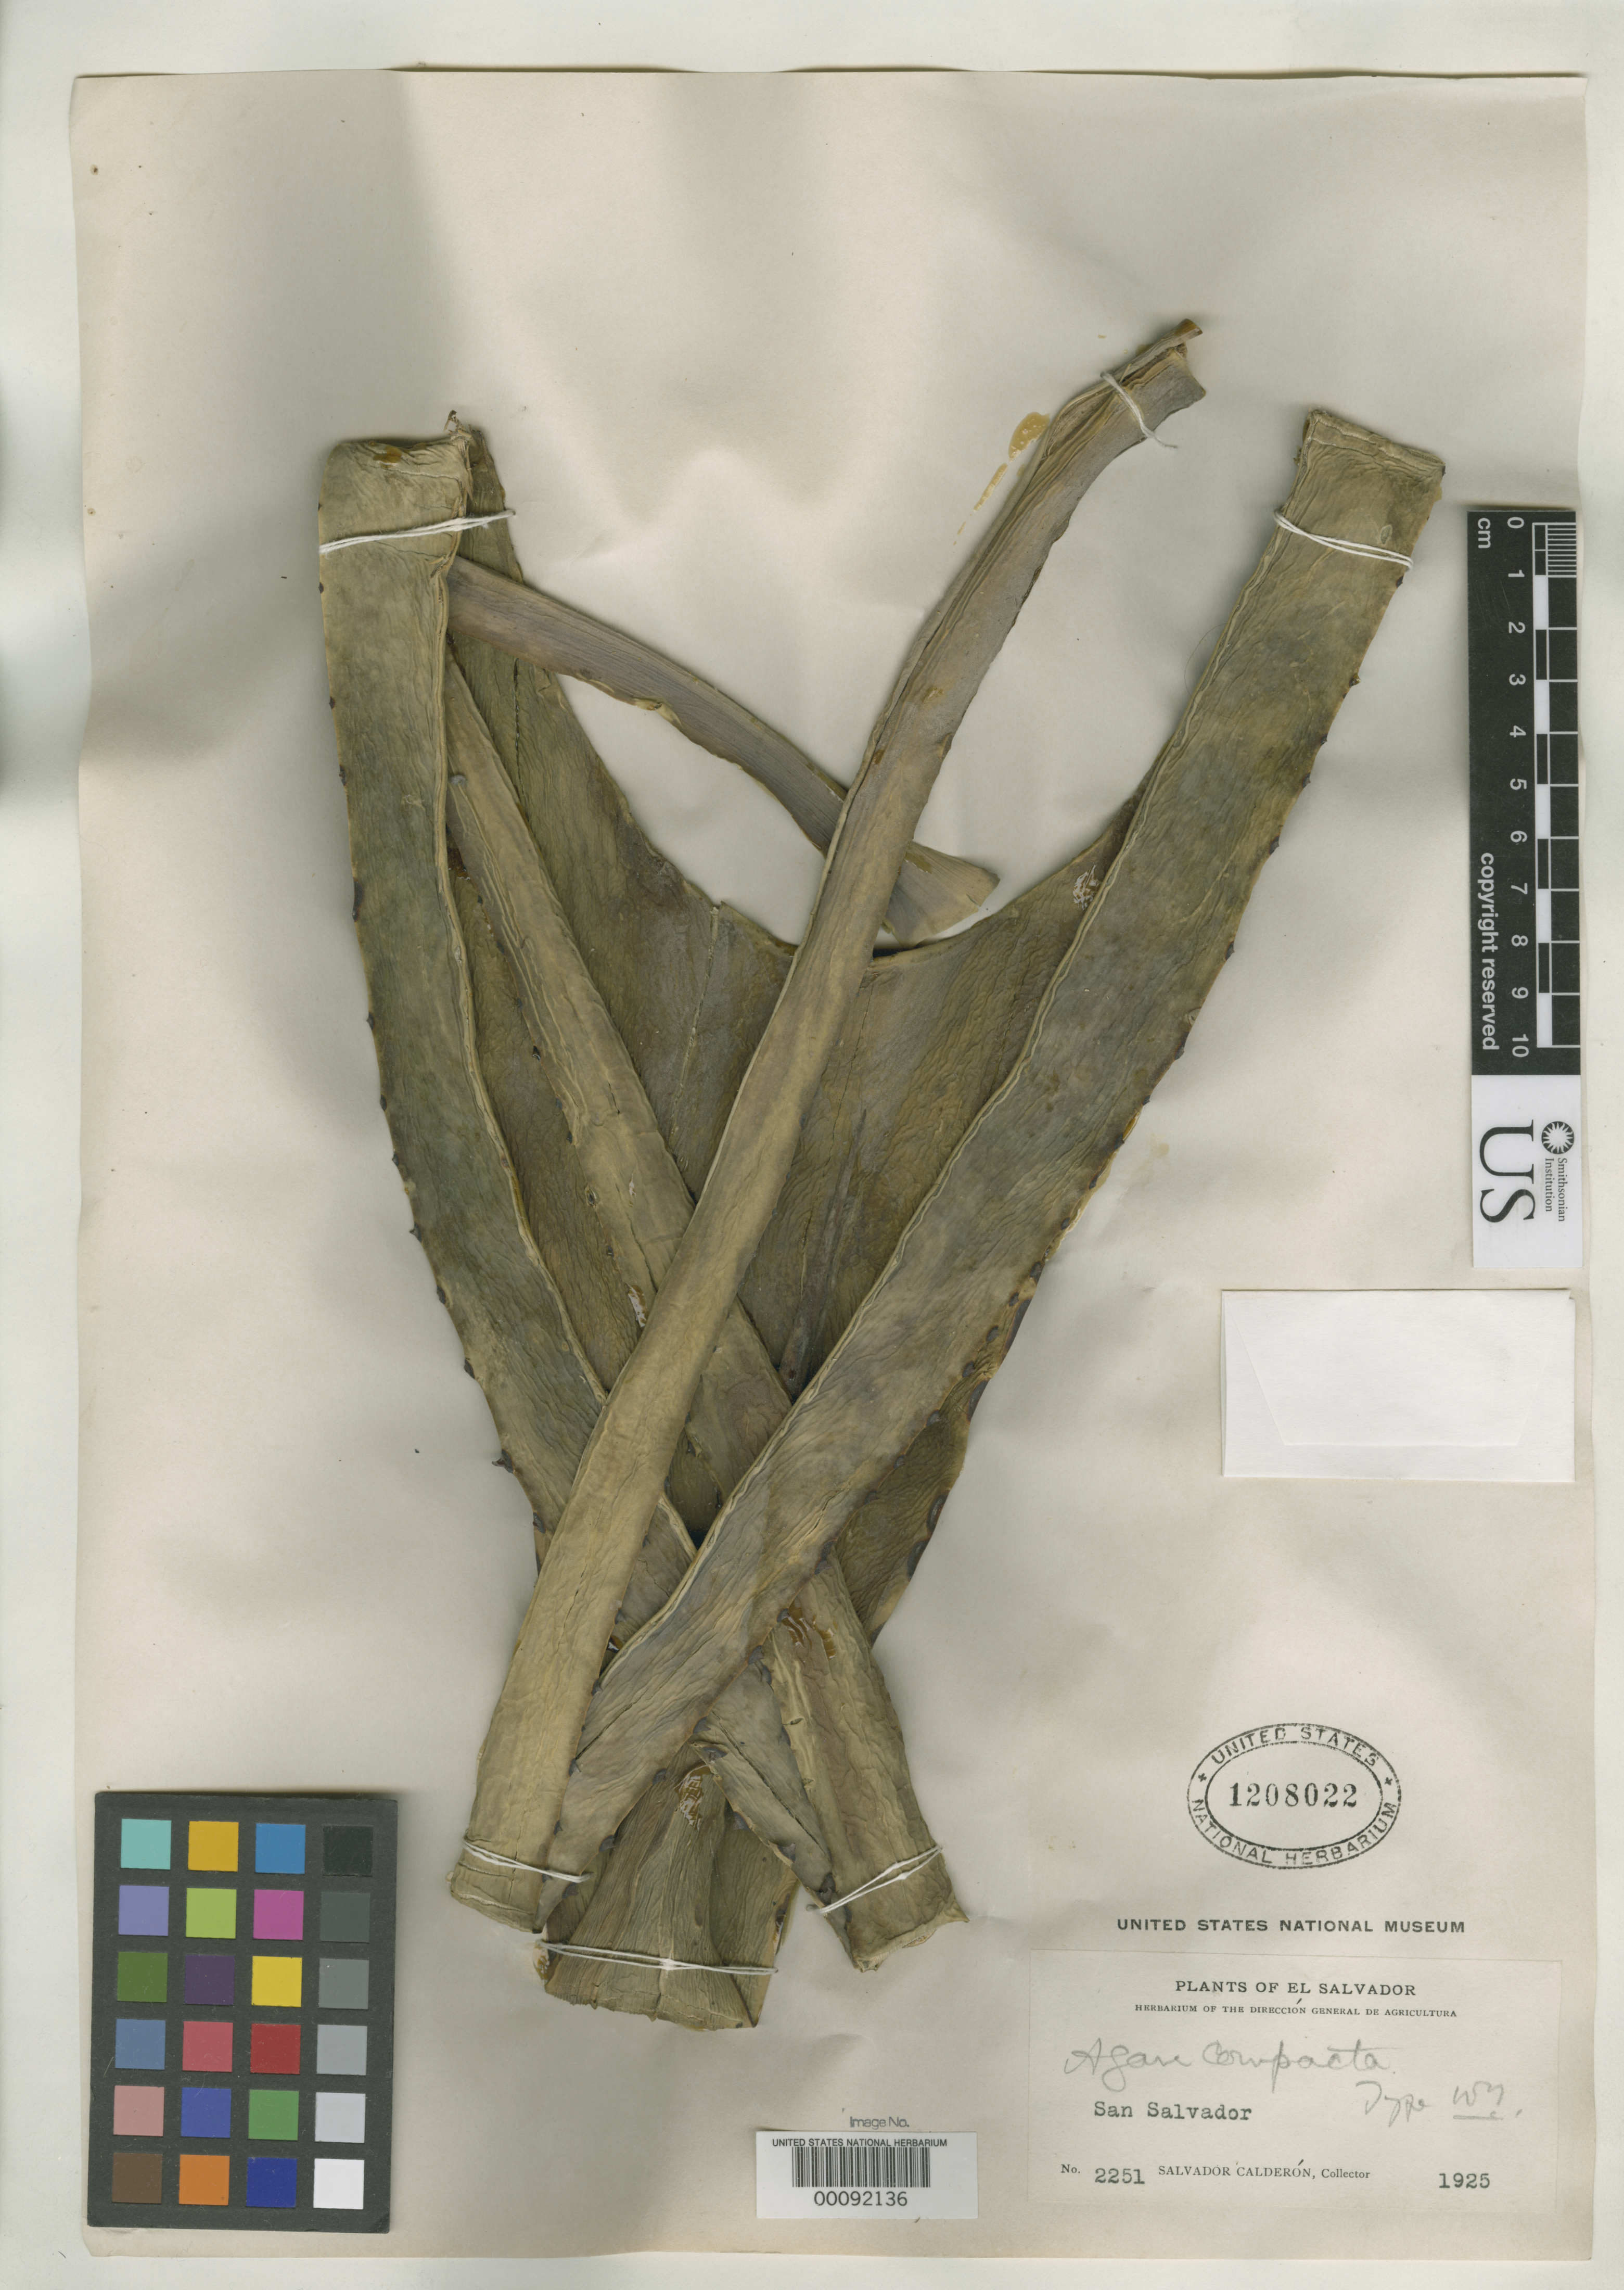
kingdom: Plantae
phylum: Tracheophyta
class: Liliopsida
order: Asparagales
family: Asparagaceae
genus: Agave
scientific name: Agave compacta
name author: Trel.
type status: Holotype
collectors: S. Calderón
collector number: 2251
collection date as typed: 1925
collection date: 1925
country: El Salvador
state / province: San Salvador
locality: Cultivated in Patio de Ensayos.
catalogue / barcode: US 1208022